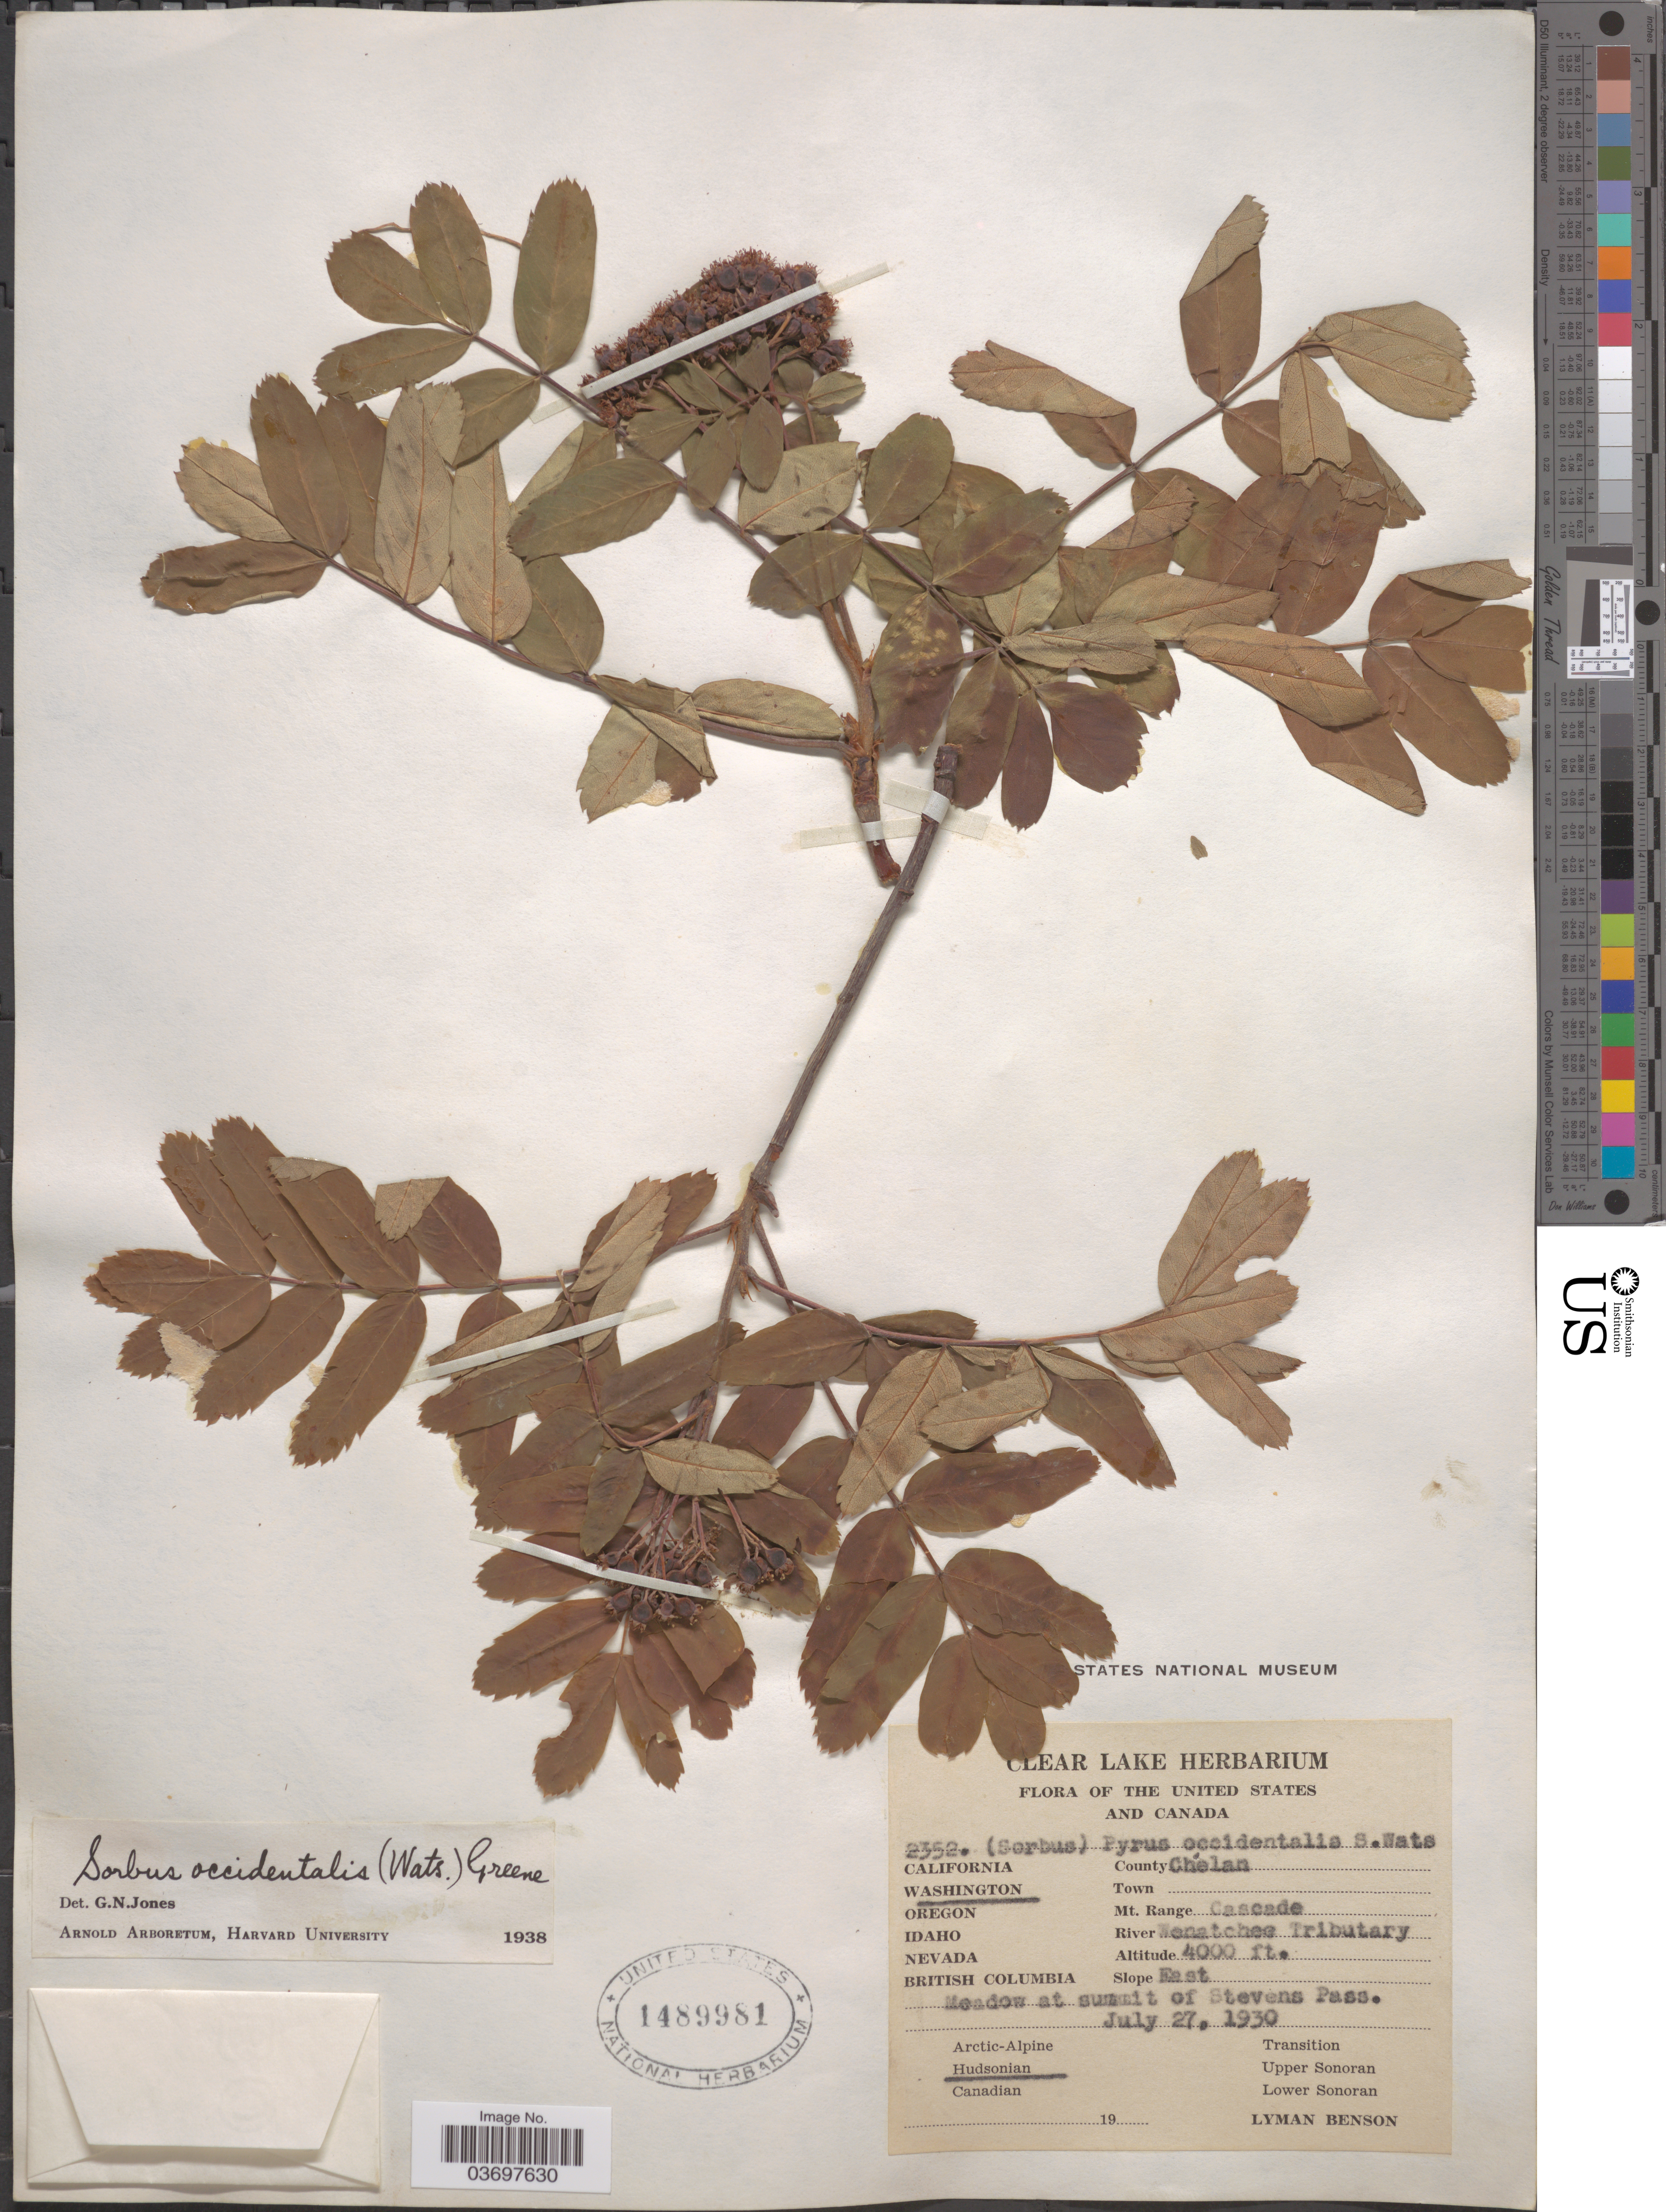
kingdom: Plantae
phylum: Tracheophyta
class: Magnoliopsida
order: Rosales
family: Rosaceae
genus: Sorbus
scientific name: Sorbus pumila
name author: Raf.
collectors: L. D. Benson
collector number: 2352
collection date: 1930-07-27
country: United States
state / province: Washington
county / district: Chelan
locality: County Chélan. Mt. Range Cascade. River Wenatchee Tributary. Slope East. Meadow at summit of Stevens Pass. Hudsonian.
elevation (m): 1219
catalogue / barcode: US 1489981